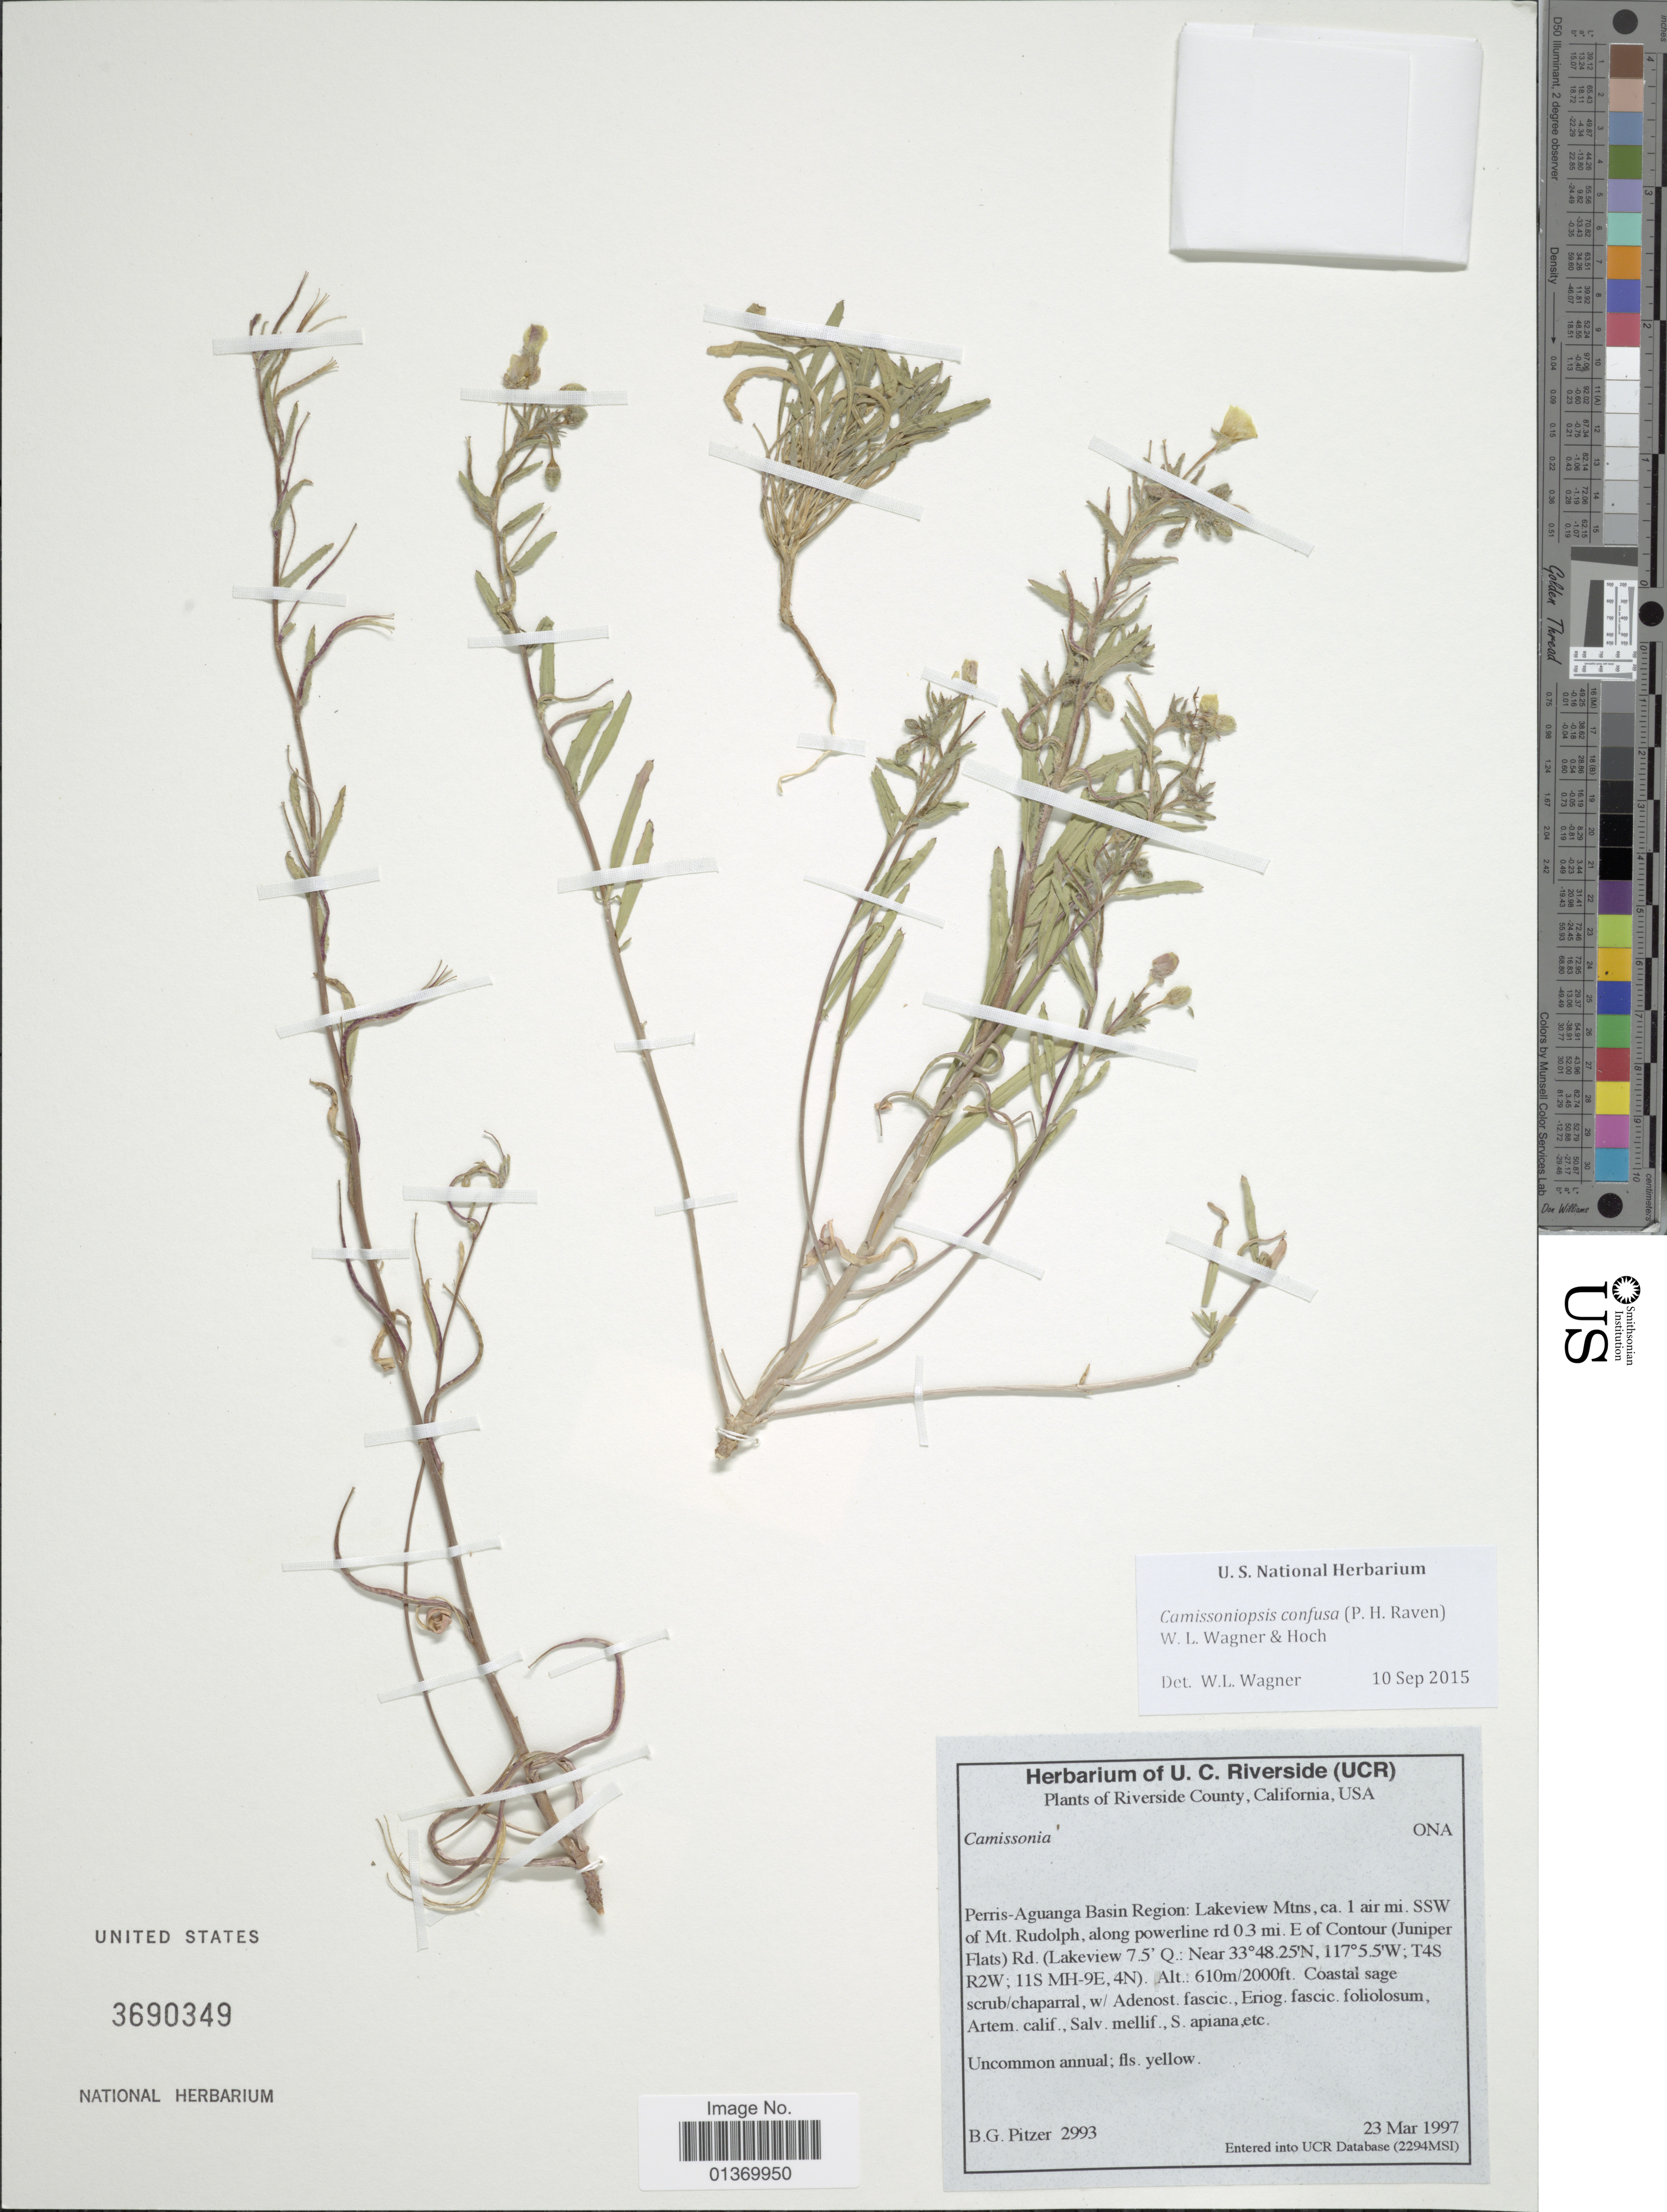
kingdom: Plantae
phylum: Tracheophyta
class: Magnoliopsida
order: Myrtales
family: Onagraceae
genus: Camissoniopsis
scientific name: Camissoniopsis confusa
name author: (P.H. Raven) W.L. Wagner & Hoch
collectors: B. Pitzer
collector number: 2993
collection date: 1997-03-23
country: United States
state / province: California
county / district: Riverside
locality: Riverside County, Perris-Aguanga Basin Region: Lakeview Mtns, ca. 1 air mi. SSW of Mt. Rudolph, along powerline rd 0.3 mi. E of Contour (Juniper Flats) Rd. (Lakeview 7.5' Q.: T4S R2W; 11S MH-9E, 4N)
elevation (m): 610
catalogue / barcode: US 3690349